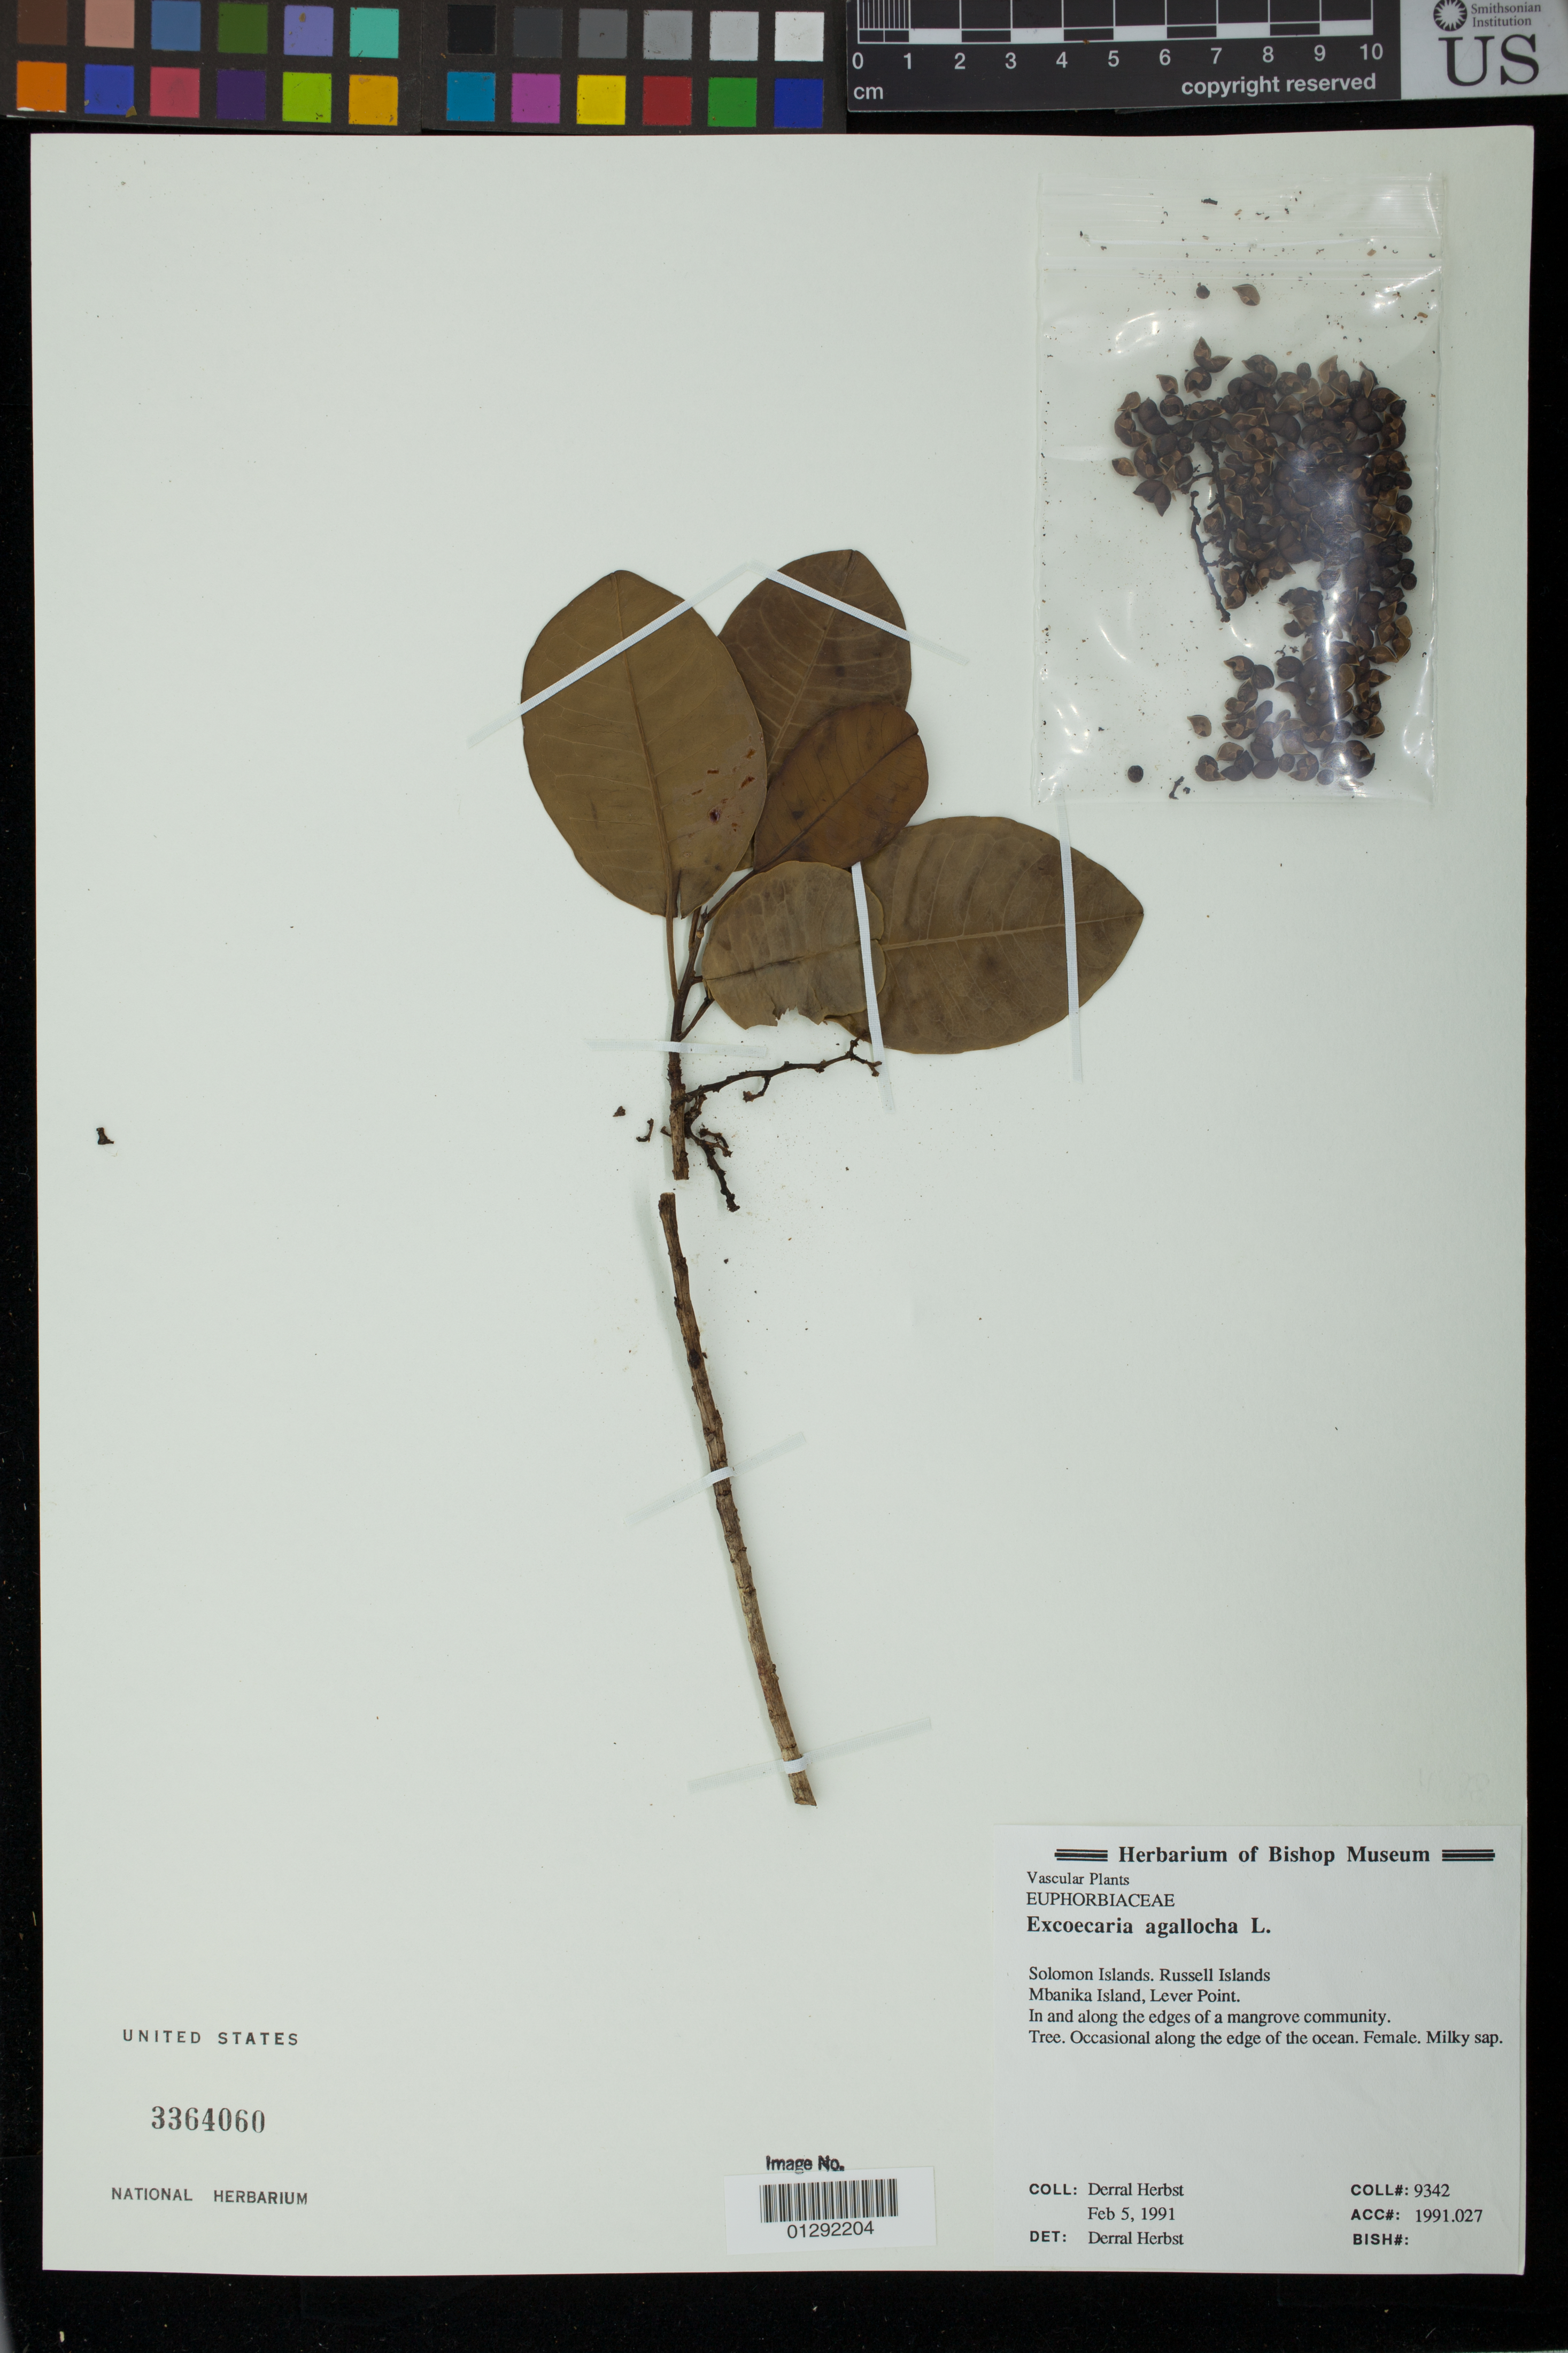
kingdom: Plantae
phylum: Tracheophyta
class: Magnoliopsida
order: Malpighiales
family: Euphorbiaceae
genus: Excoecaria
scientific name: Excoecaria agallocha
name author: L.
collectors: D. R. Herbst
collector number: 9342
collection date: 1991-02-05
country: Solomon Islands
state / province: Central Province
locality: Russell Islands. Mbanika Island, Lever Point.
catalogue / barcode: US 3364060